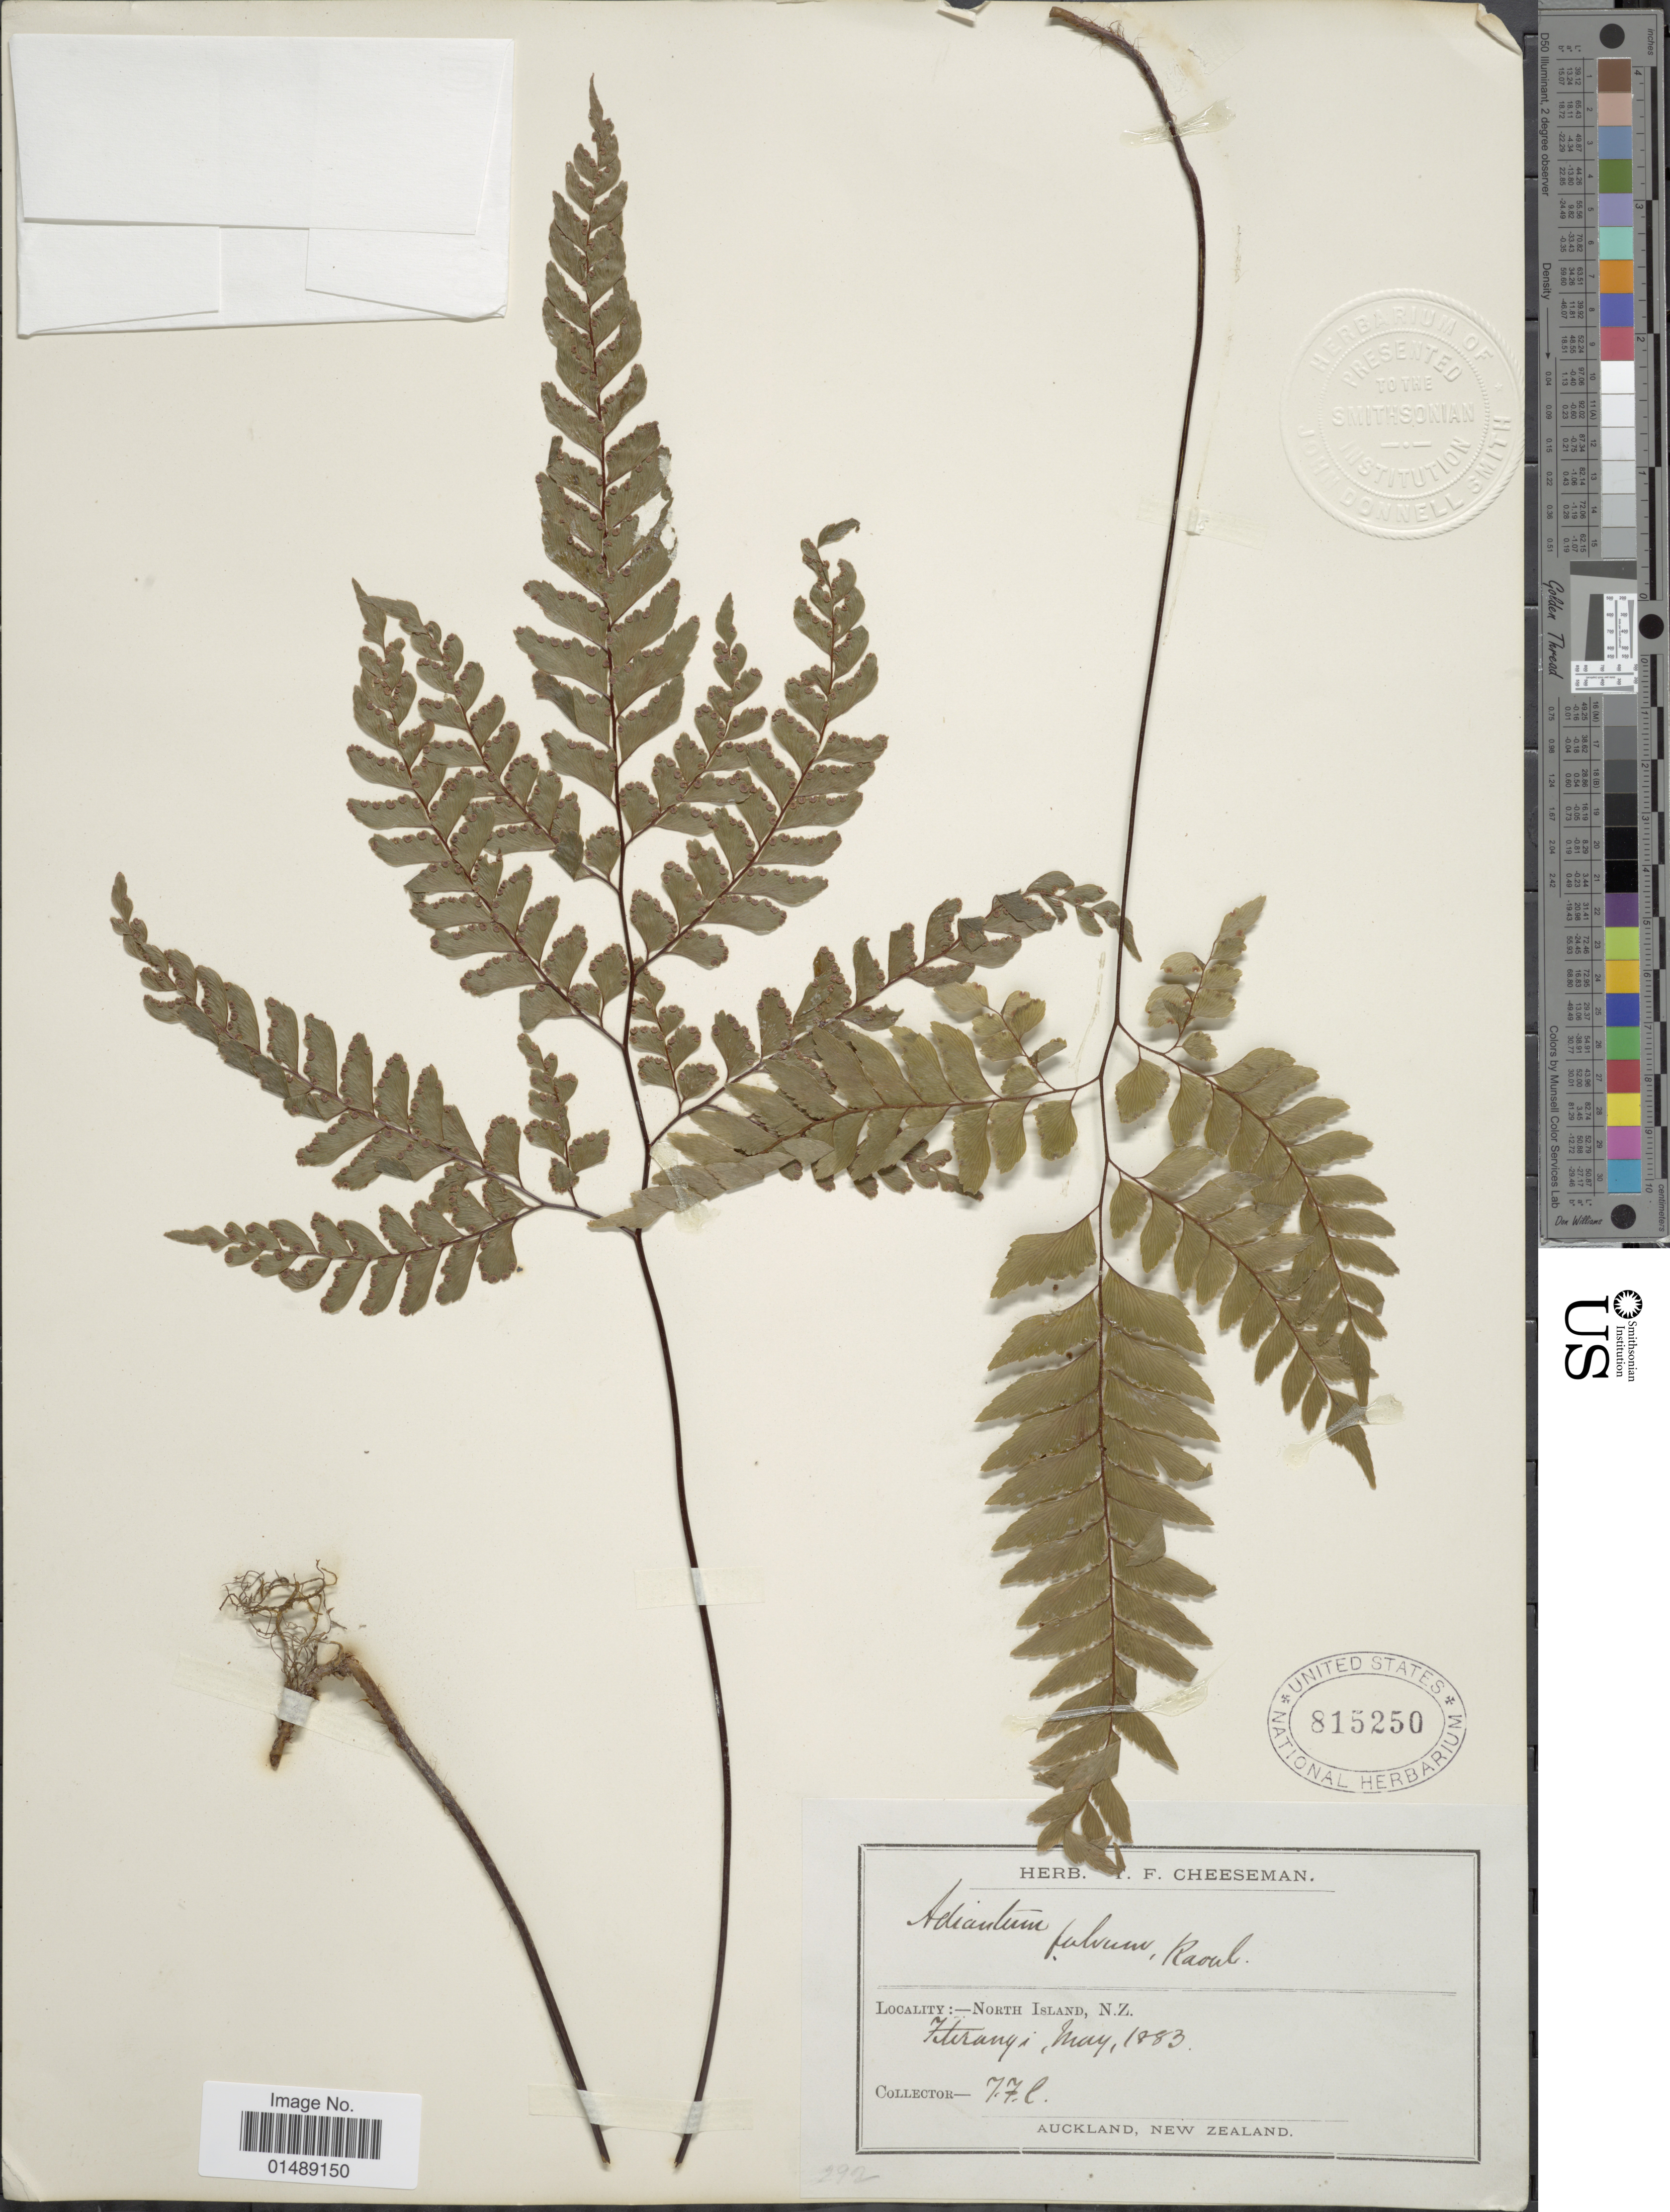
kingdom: Plantae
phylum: Tracheophyta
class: Polypodiopsida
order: Polypodiales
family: Pteridaceae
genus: Adiantum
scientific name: Adiantum fulvum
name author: M. Raoul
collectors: T. F. Cheeseman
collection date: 1883-05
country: New Zealand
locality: North Island, Titirangi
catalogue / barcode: US 815250